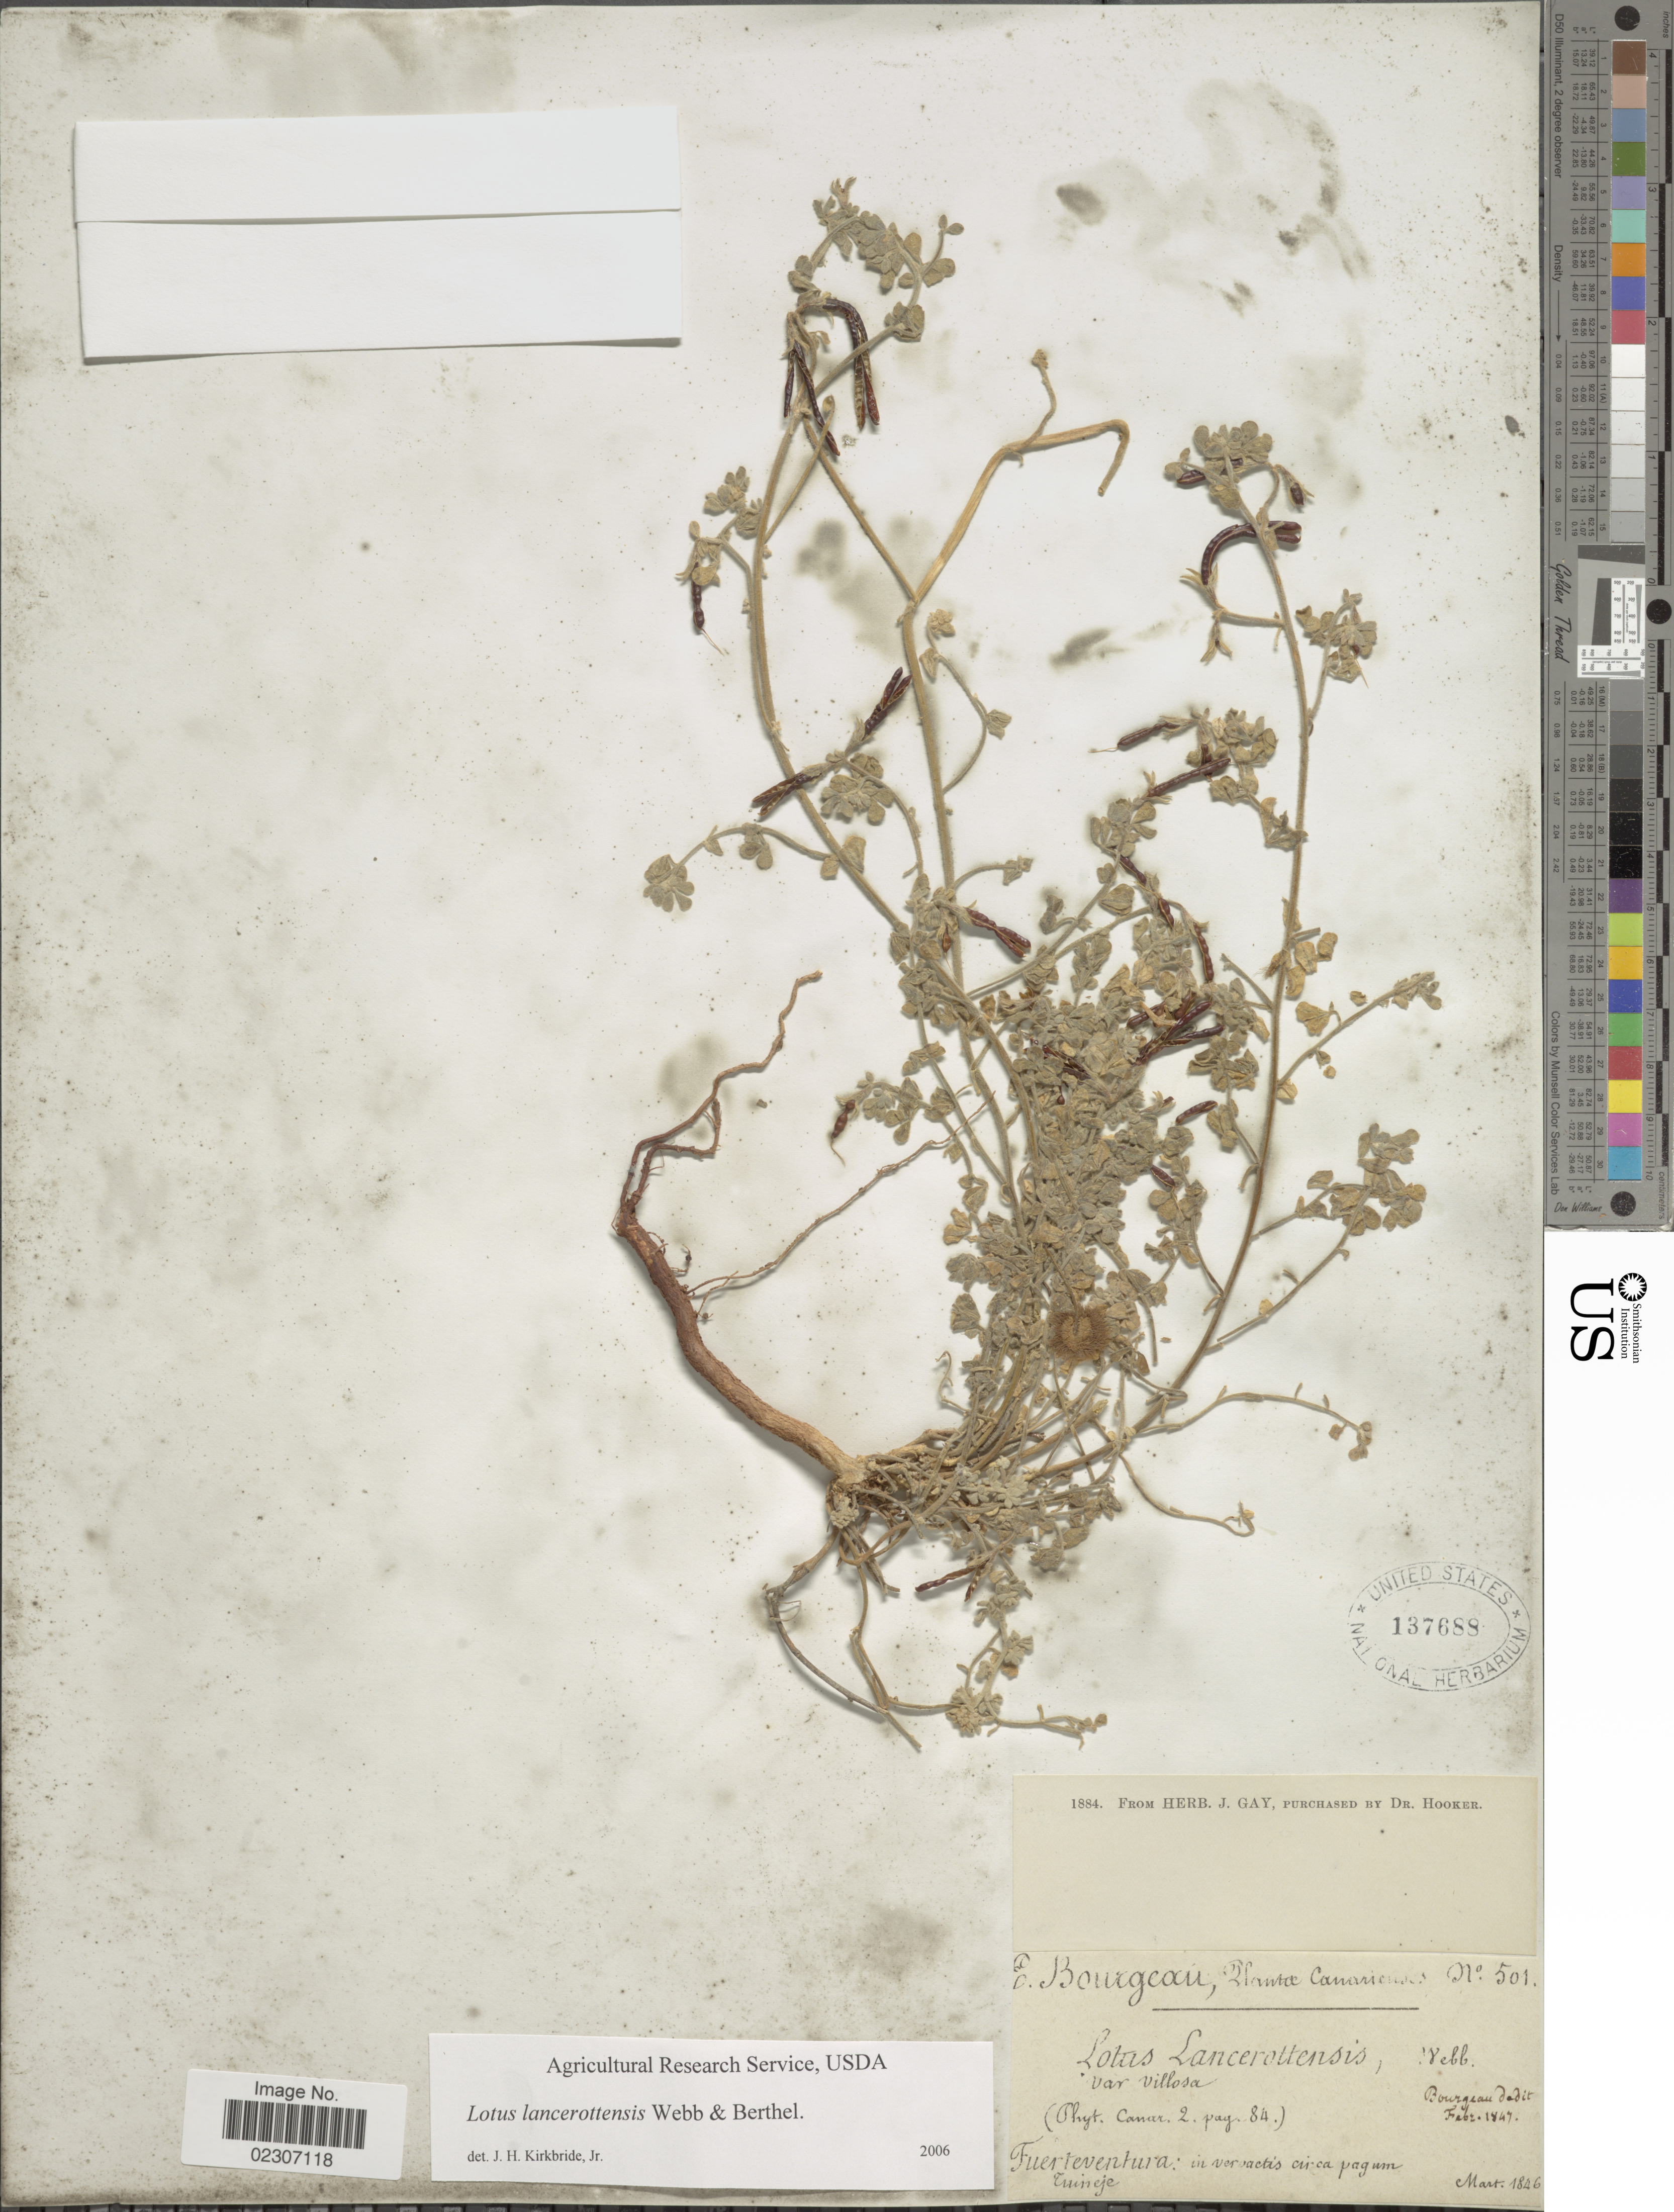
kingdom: Plantae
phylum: Tracheophyta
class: Magnoliopsida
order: Fabales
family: Fabaceae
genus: Lotus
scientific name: Lotus lancerottensis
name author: Webb & Berthel.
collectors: E. Bourgeau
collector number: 501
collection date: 1846-03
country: Spain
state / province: Canarias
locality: Canariensis, Fuerteventura: in ver pactis circa pagum Tunieje.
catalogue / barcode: US 137688